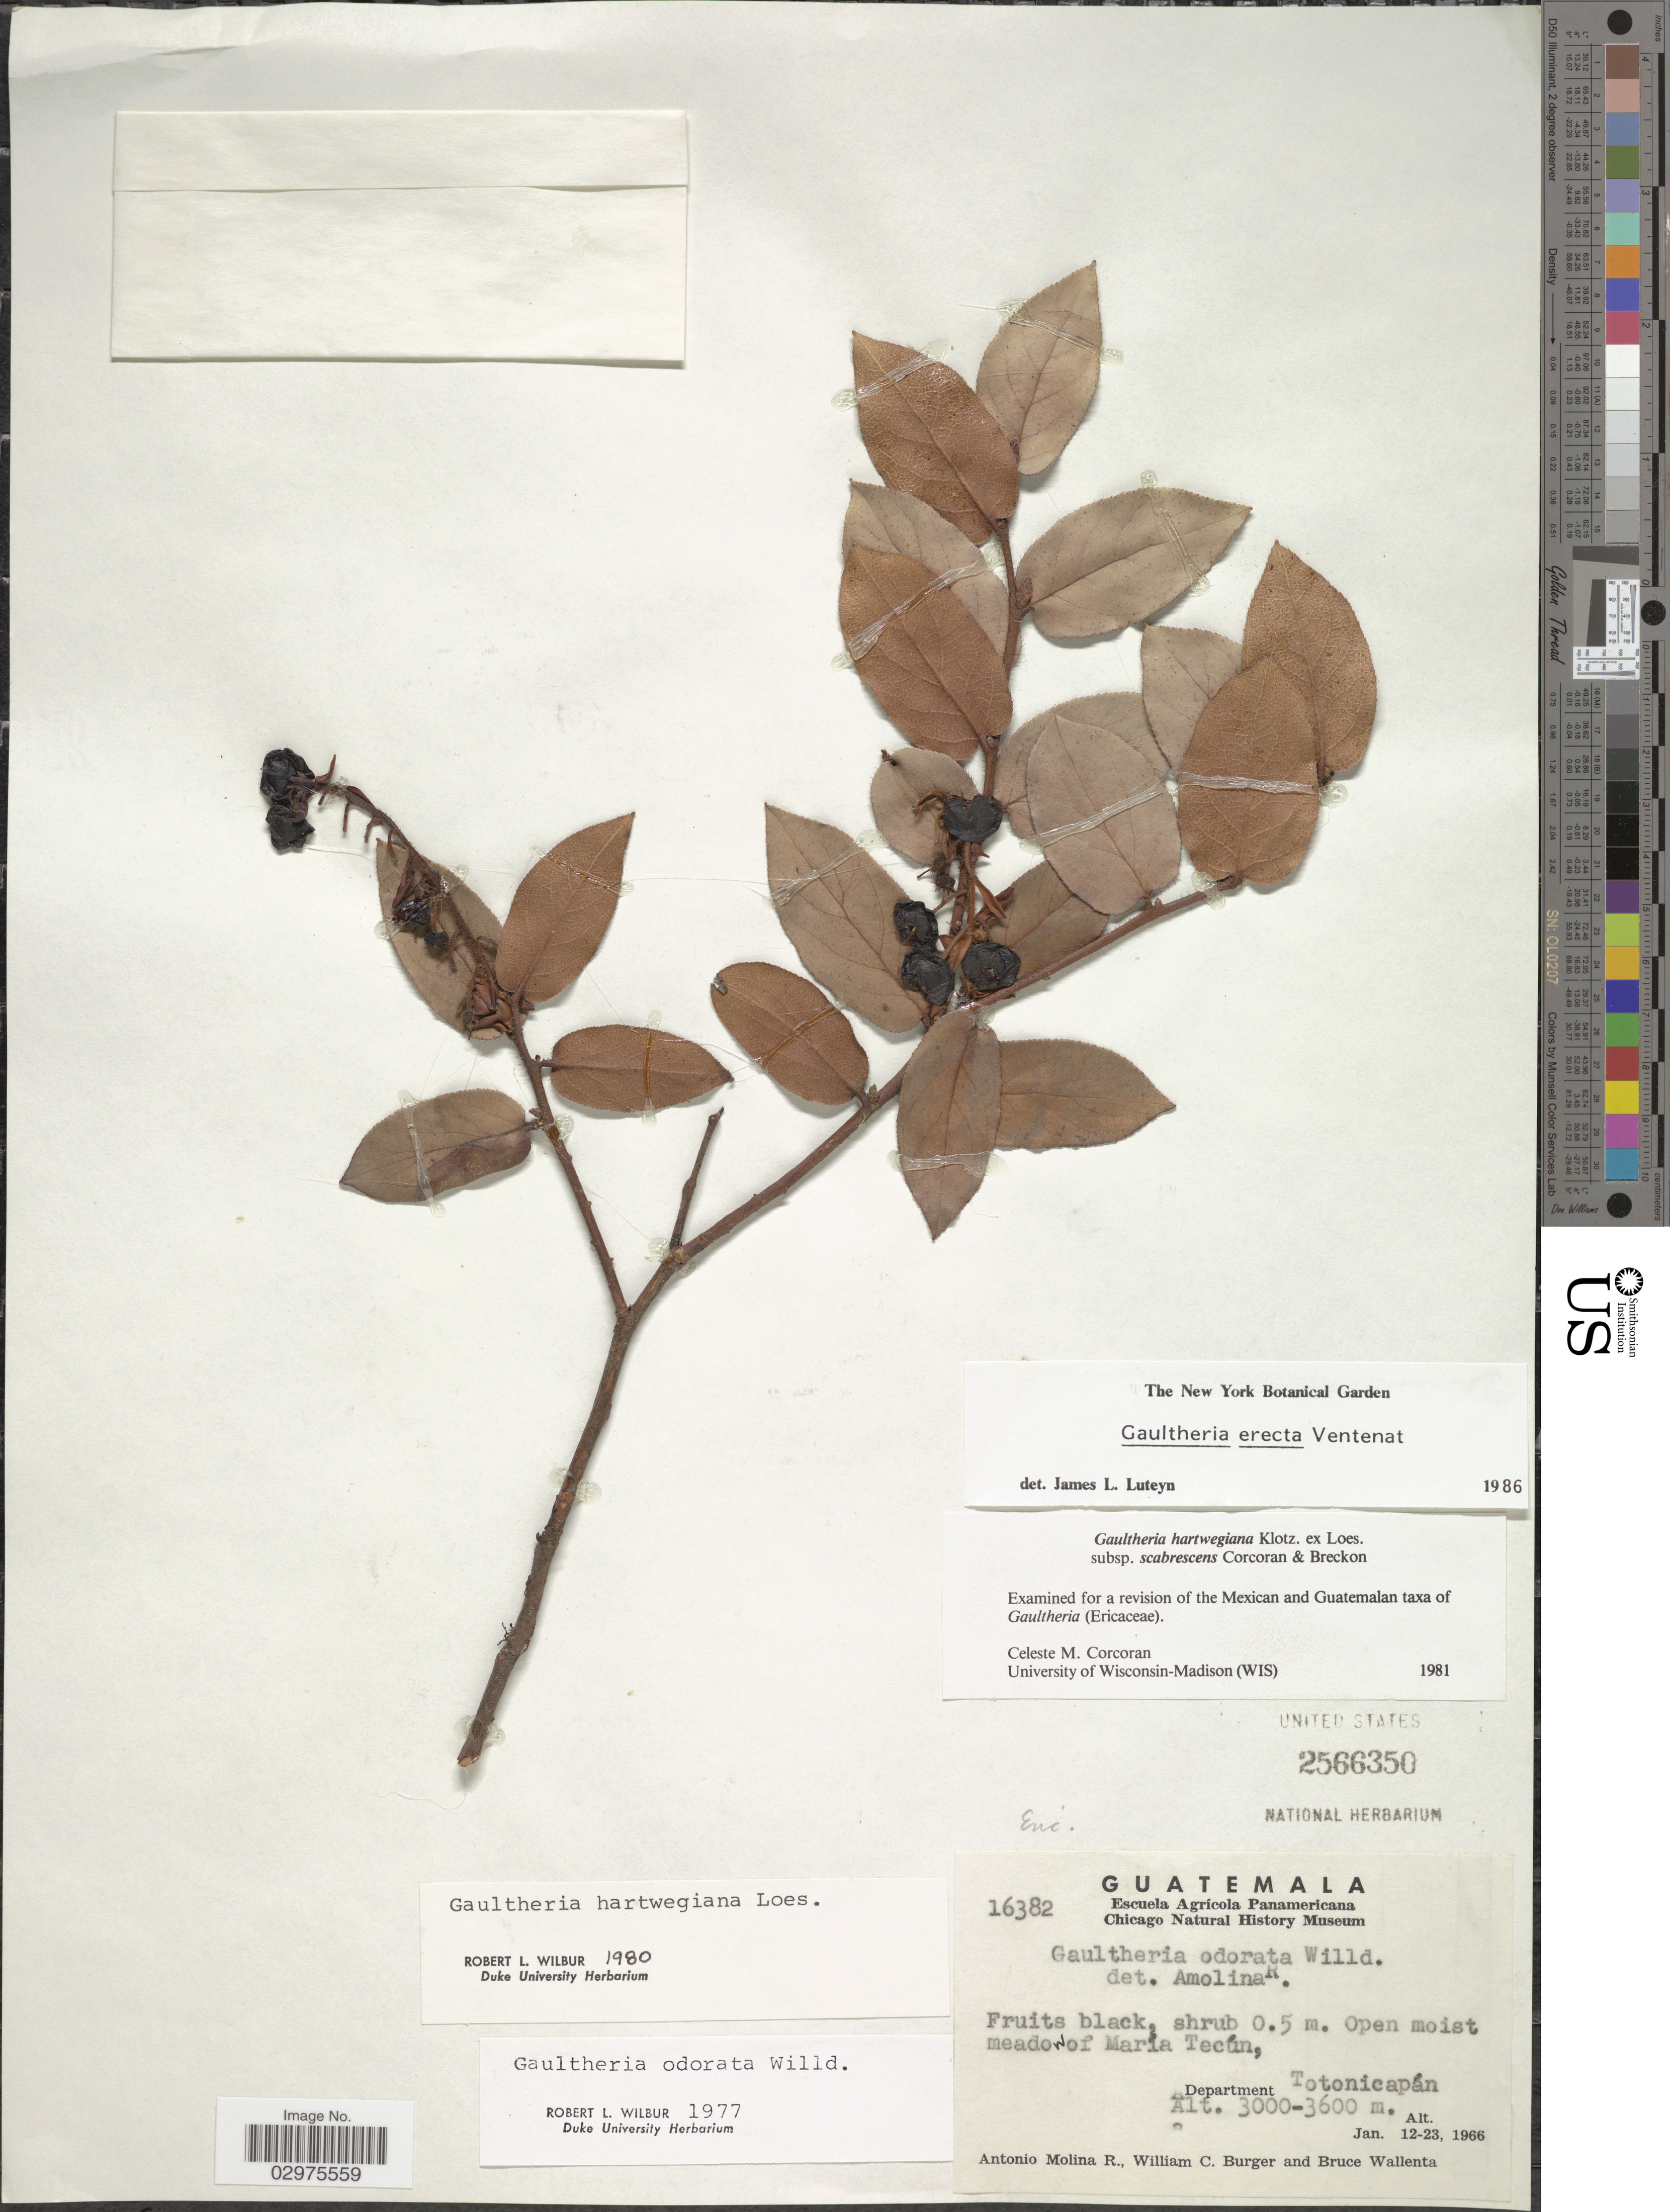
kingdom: Plantae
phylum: Tracheophyta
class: Magnoliopsida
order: Ericales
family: Ericaceae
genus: Gaultheria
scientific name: Gaultheria erecta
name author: Vent.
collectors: A. Molina R., W. Burger & B. Wallenta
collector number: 16382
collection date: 1966-01-12/1966-01-23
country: Guatemala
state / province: Totonicapan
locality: Open moist meadow of María Tecún, Department Totonicapán.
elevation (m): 3000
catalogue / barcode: US 2566350